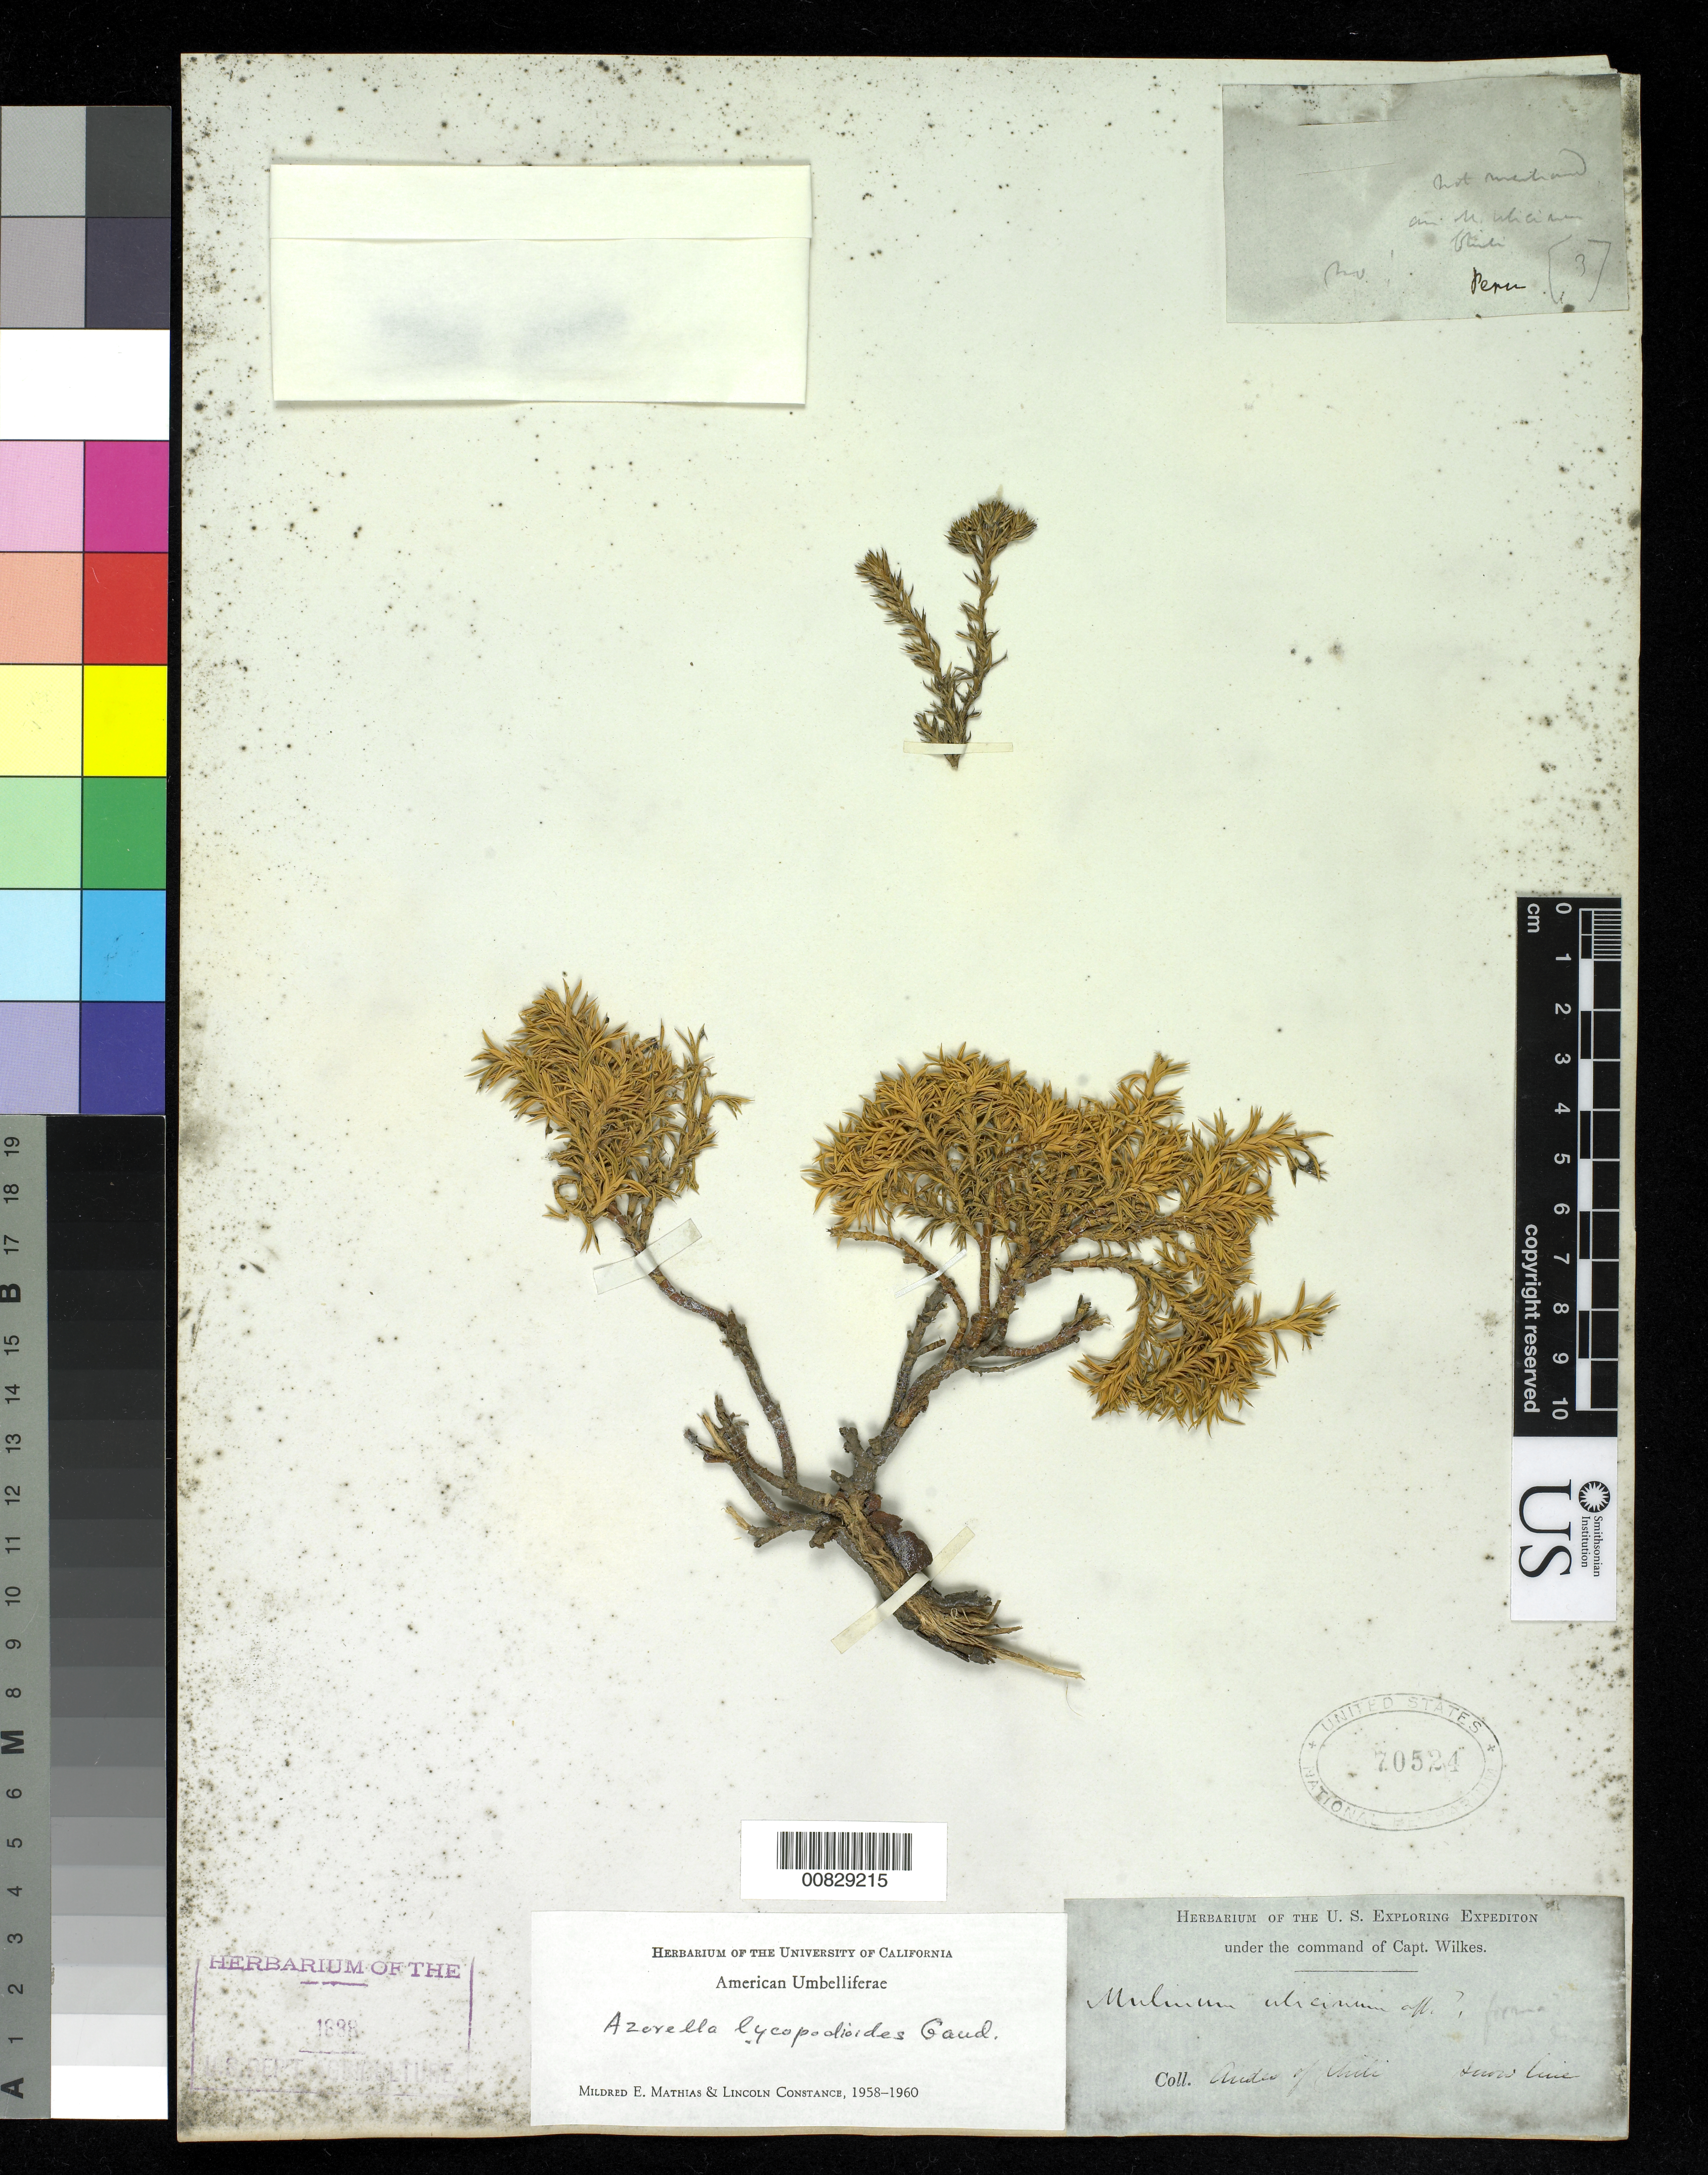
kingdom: Plantae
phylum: Tracheophyta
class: Magnoliopsida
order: Apiales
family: Apiaceae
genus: Azorella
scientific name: Azorella lycopodioides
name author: Gaudich.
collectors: Wilkes Explor. Exped.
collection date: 1838/1842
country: Chile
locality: Andes of Chile, snow line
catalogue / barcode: US 70524